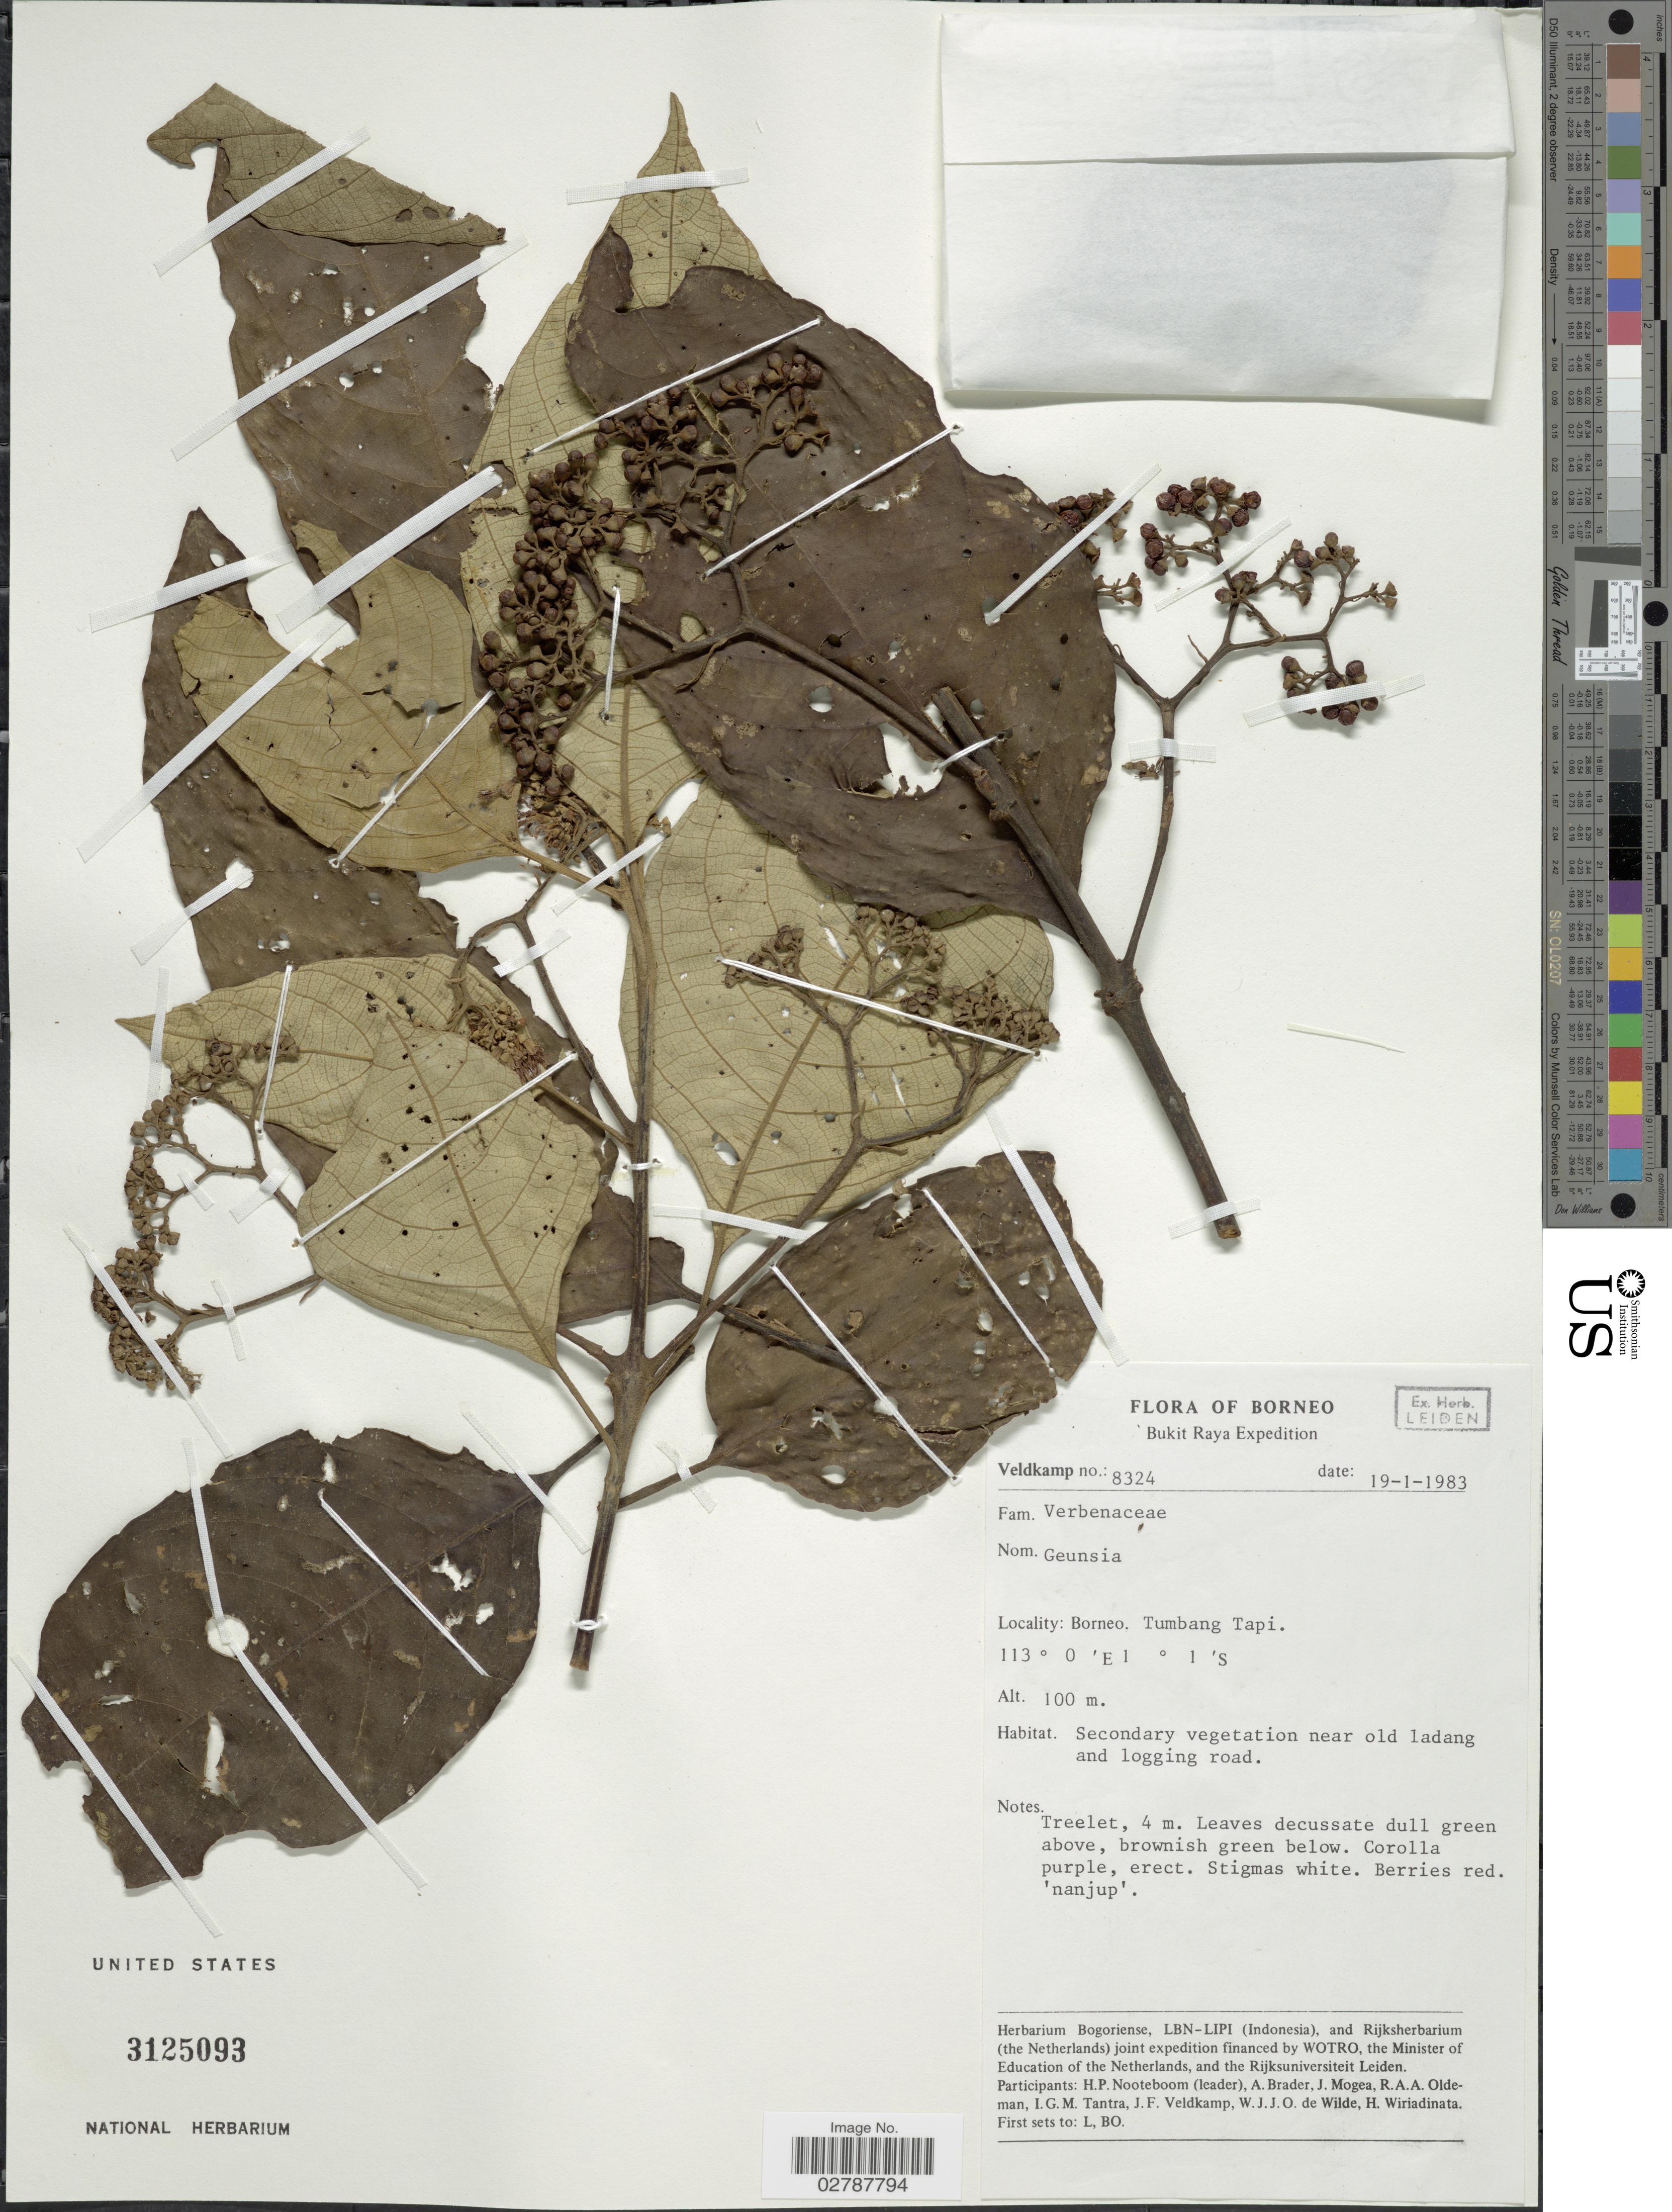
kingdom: Plantae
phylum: Tracheophyta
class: Magnoliopsida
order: Lamiales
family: Lamiaceae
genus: Callicarpa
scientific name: Callicarpa sp.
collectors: J. F. Veldkamp, H. P. Nooteboom, A. Brader, J. Mogea & et al.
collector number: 8324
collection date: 1983-01-19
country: Indonesia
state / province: Kalimantan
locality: Borneo. Bukit Raya. Tumbang Tapi.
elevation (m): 100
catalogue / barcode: US 3125093